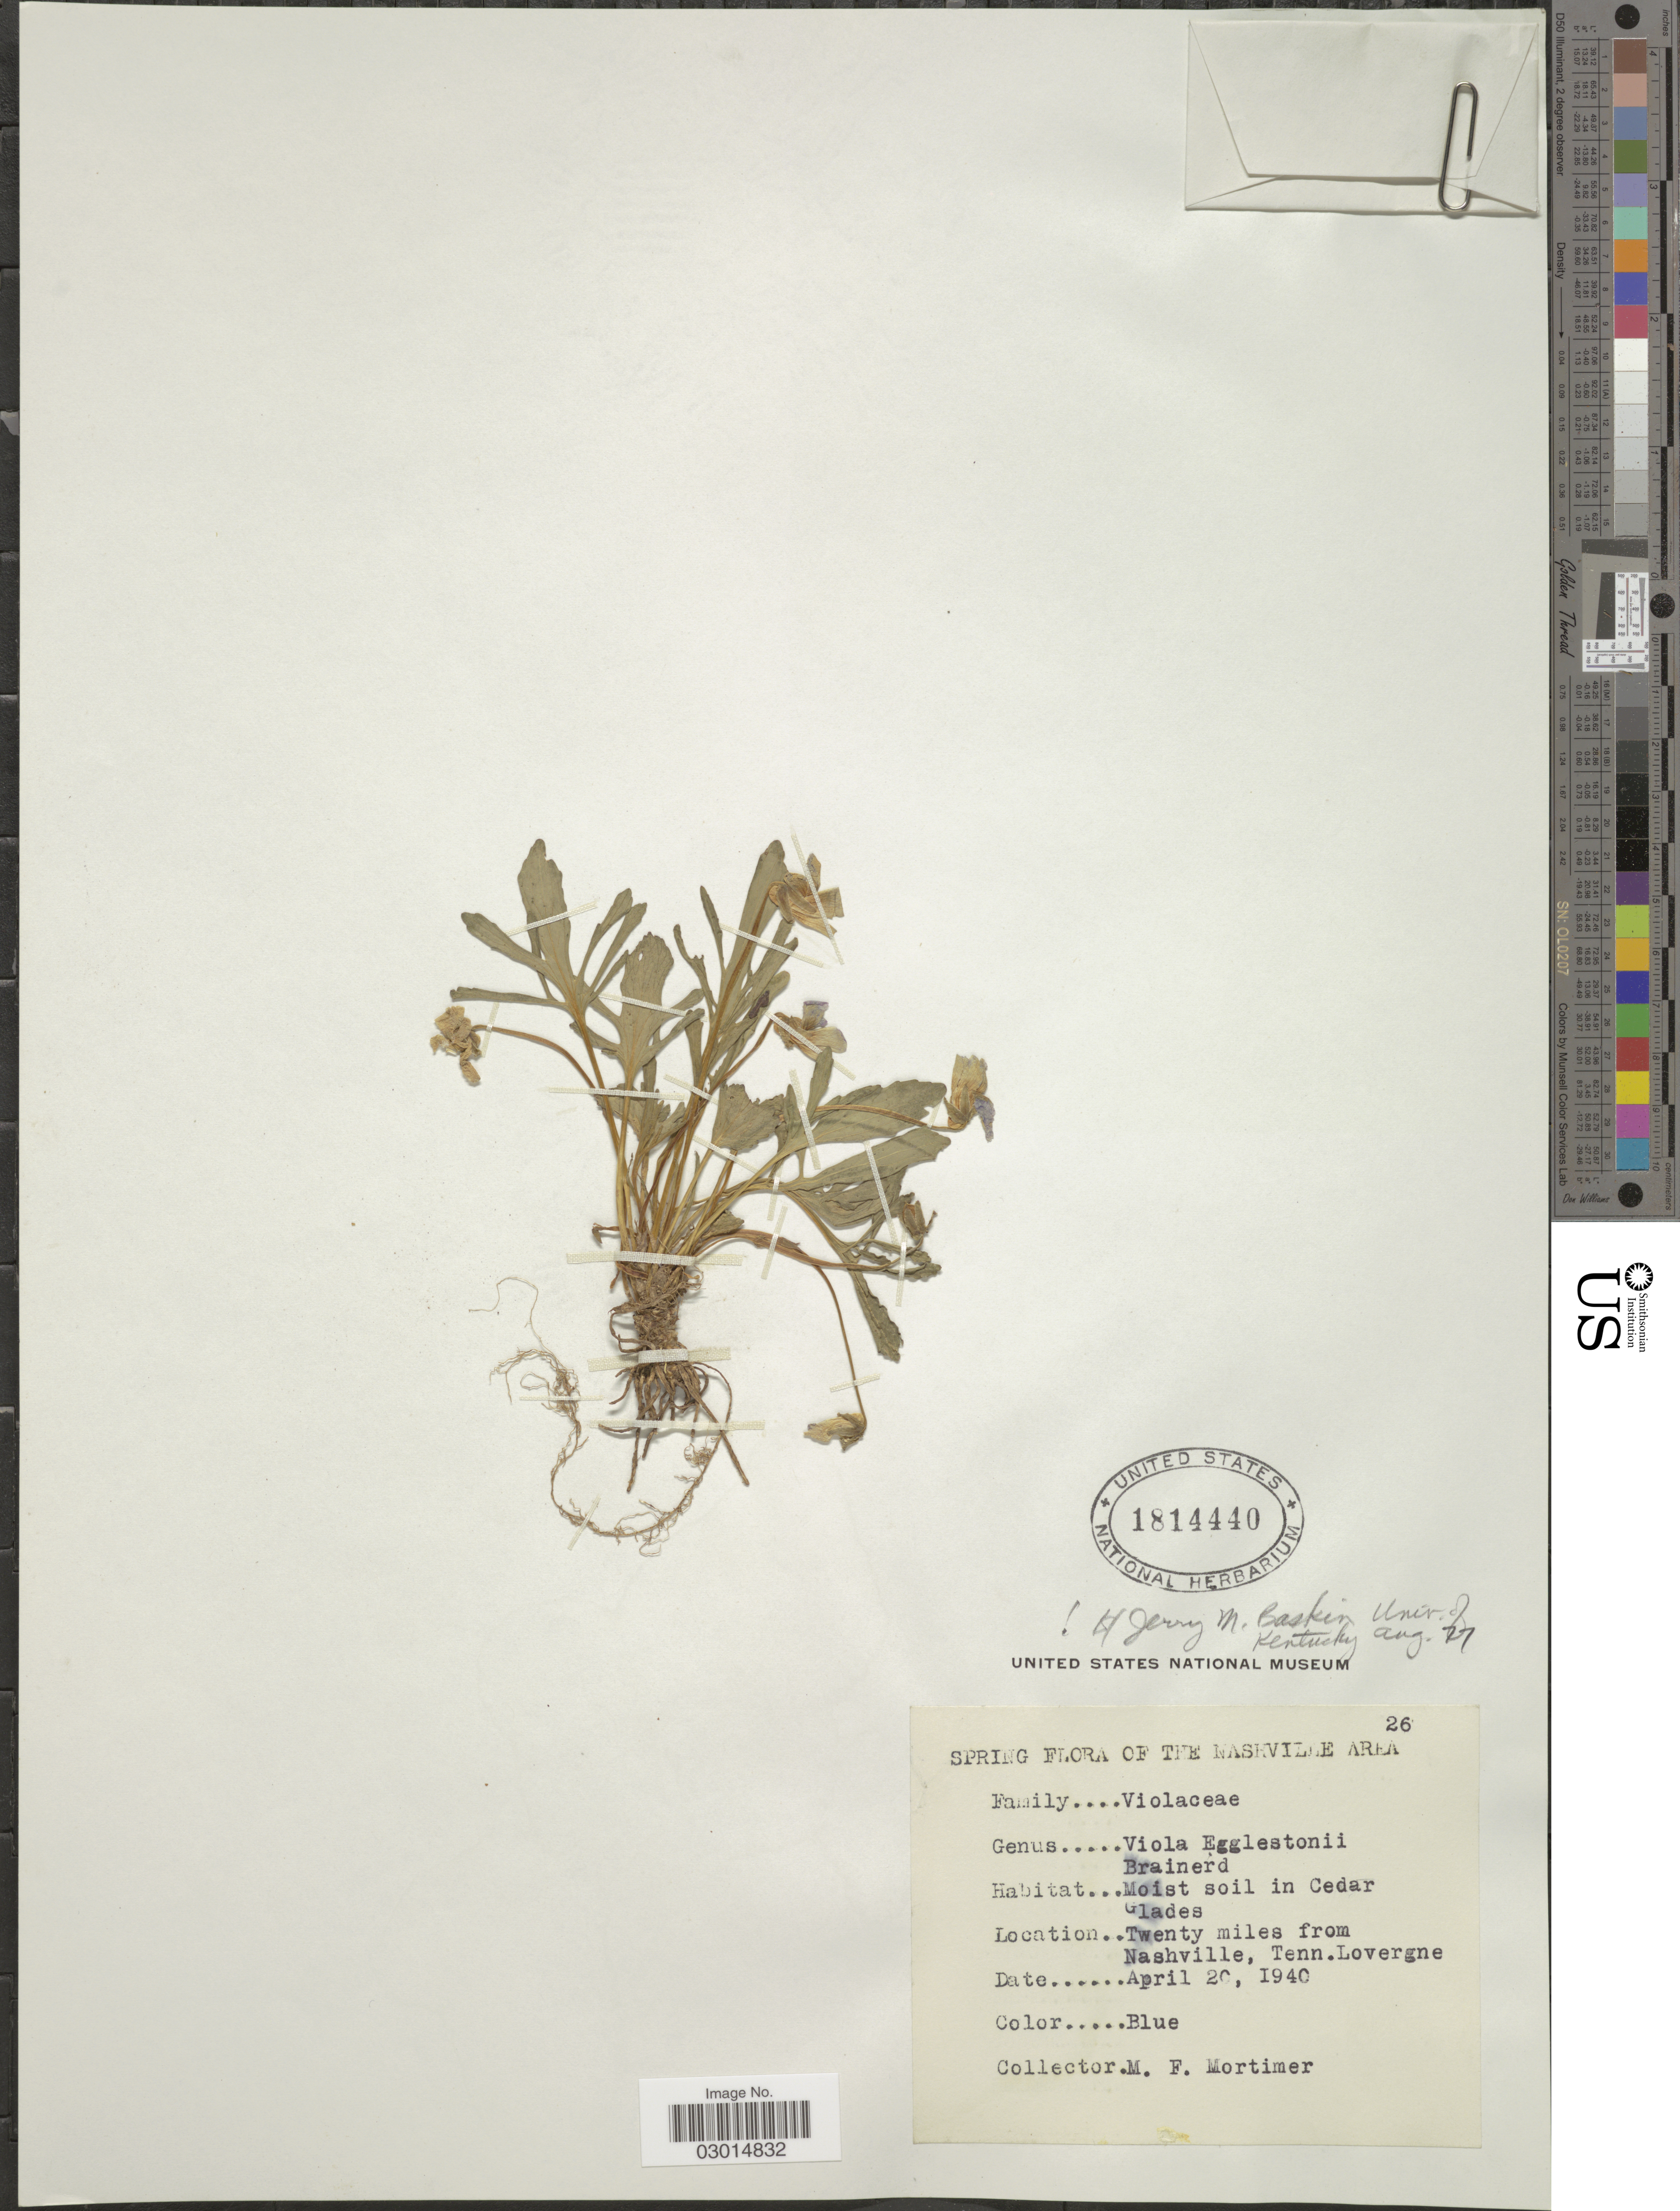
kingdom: Plantae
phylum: Tracheophyta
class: Magnoliopsida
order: Malpighiales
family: Violaceae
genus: Viola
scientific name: Viola egglestonii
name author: Brainerd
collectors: M. Mortimer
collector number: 26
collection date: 1940-04-20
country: United States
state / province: Tennessee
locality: The Nashville Area. Moist soil in Cedar Glades. Twenty miles from Nashville, Lovergne.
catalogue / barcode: US 1814440